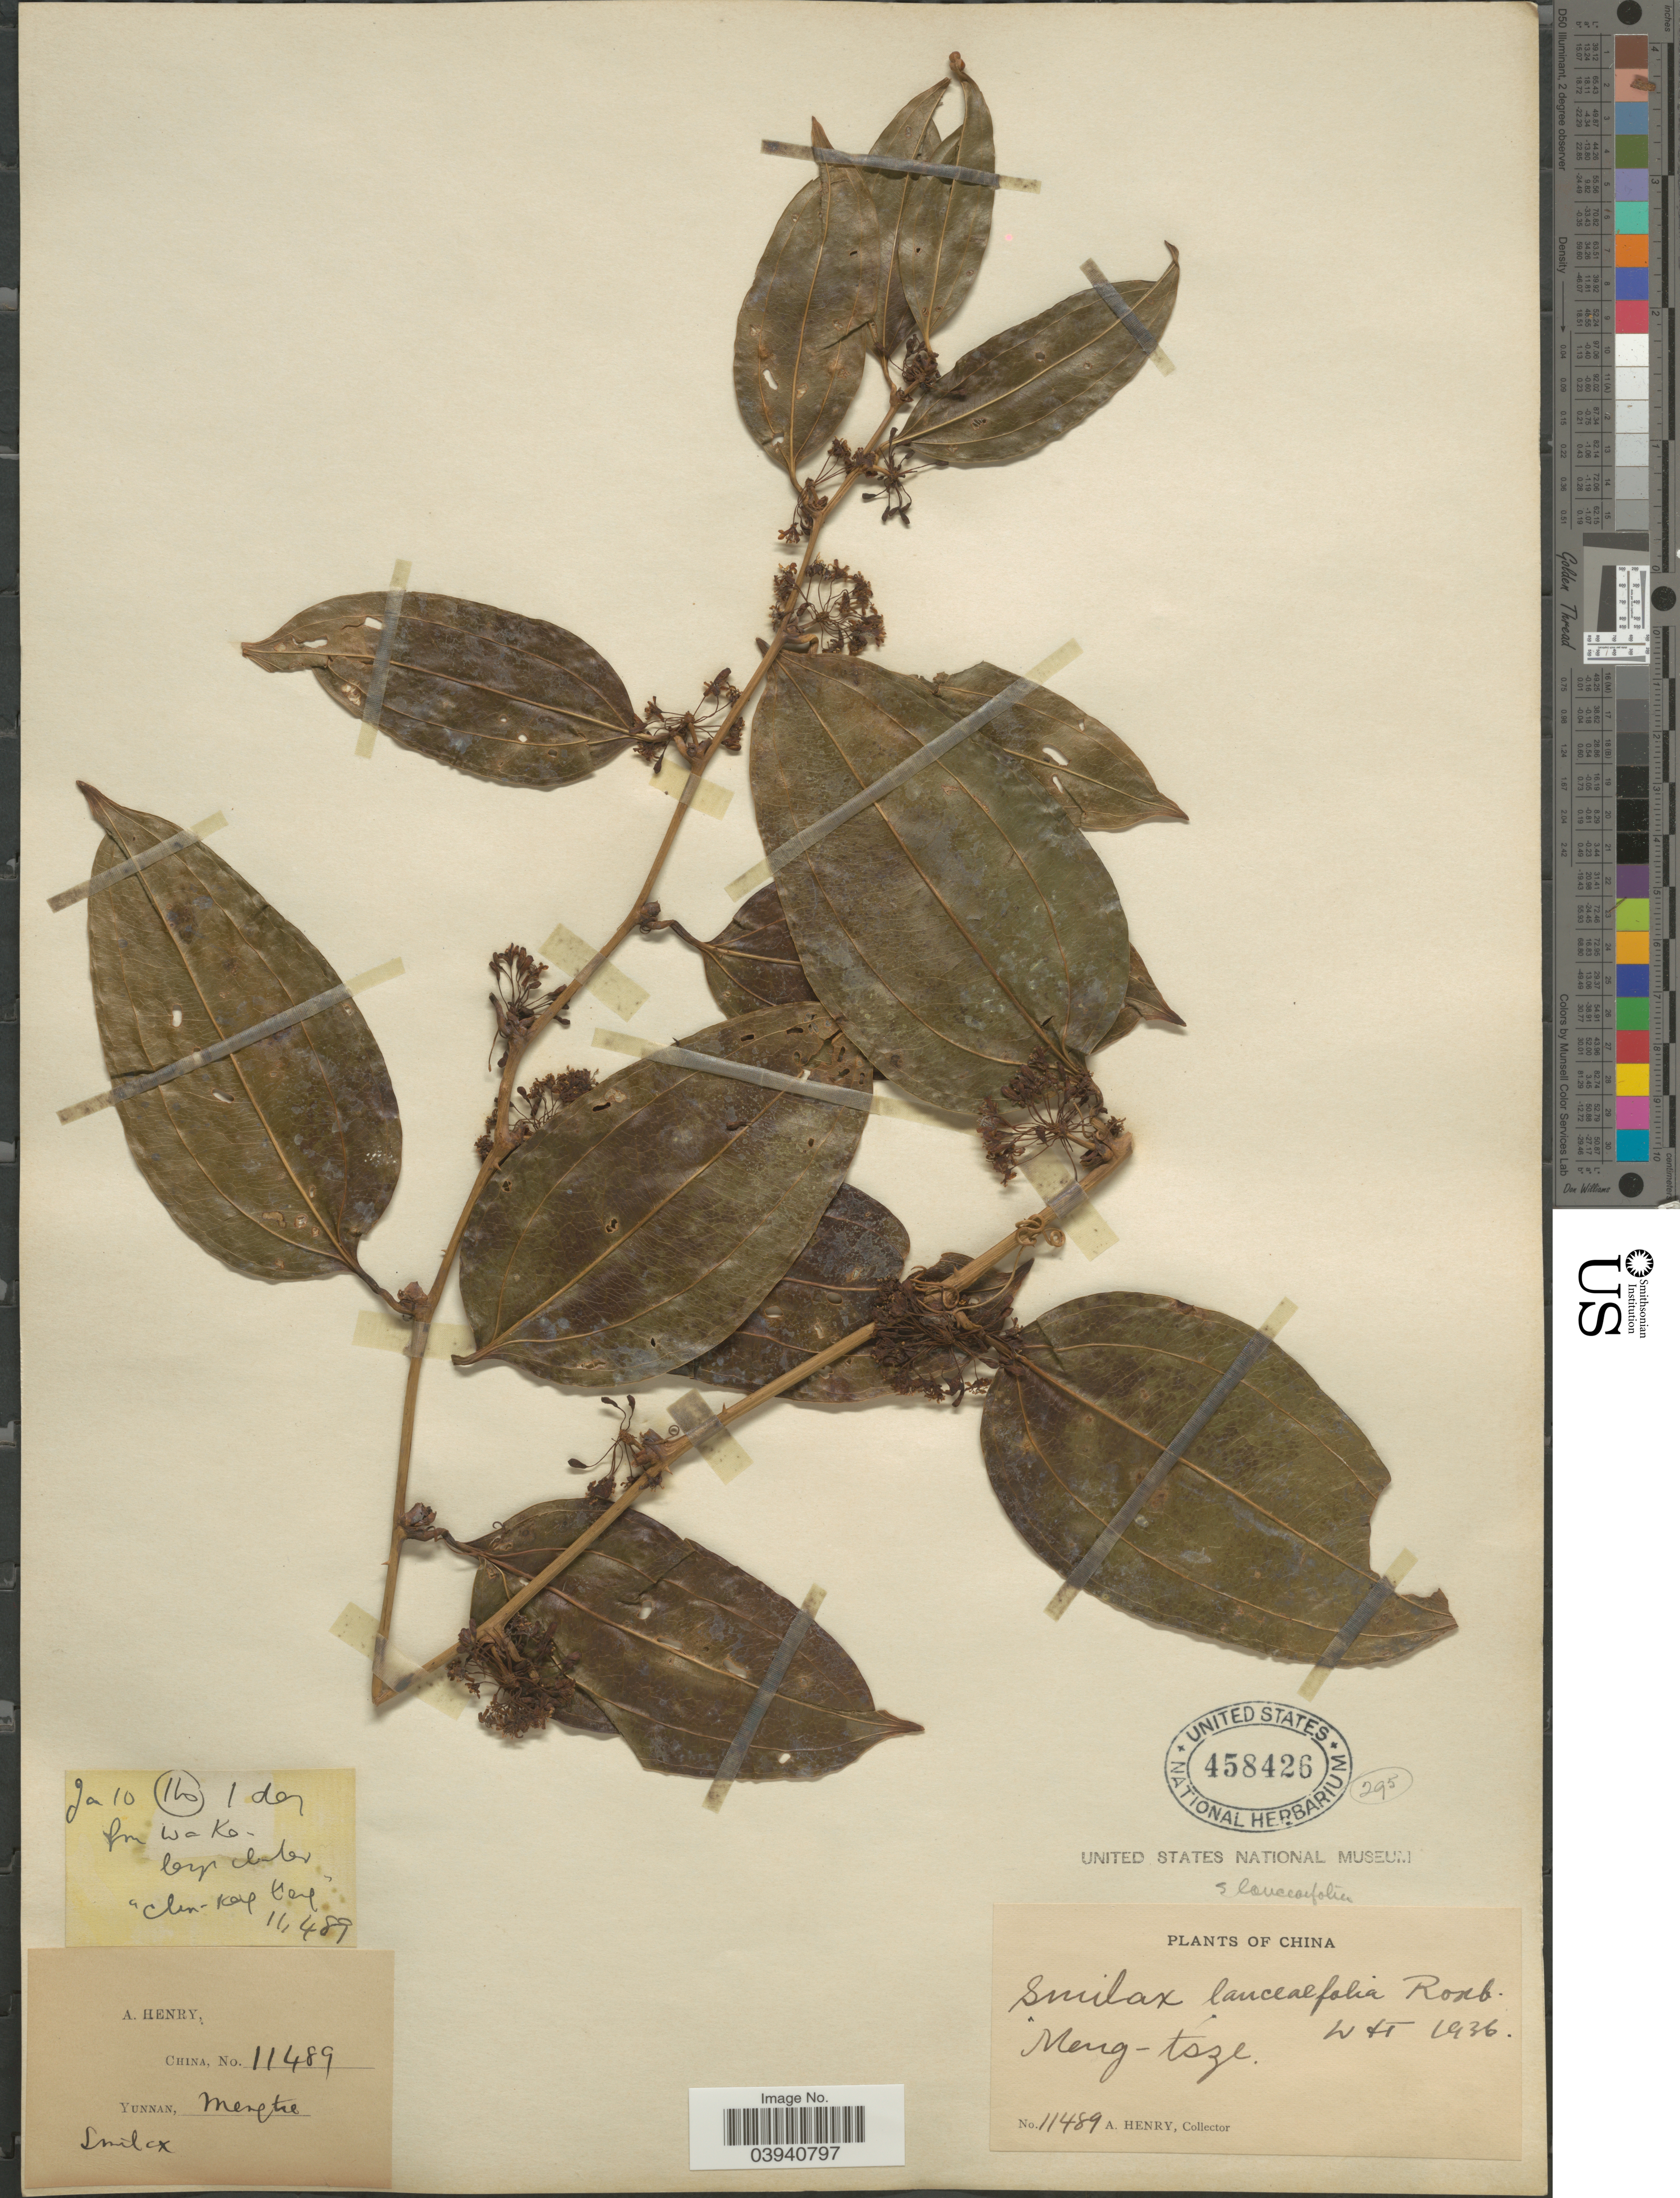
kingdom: Plantae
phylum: Tracheophyta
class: Liliopsida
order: Liliales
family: Smilacaceae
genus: Smilax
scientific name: Smilax lanceifolia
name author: Roxb.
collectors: A. Henry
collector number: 11489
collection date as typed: Transcribed d/m/y: /1/10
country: China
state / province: Yunnan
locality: Meng-tsze.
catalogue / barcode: US 458426